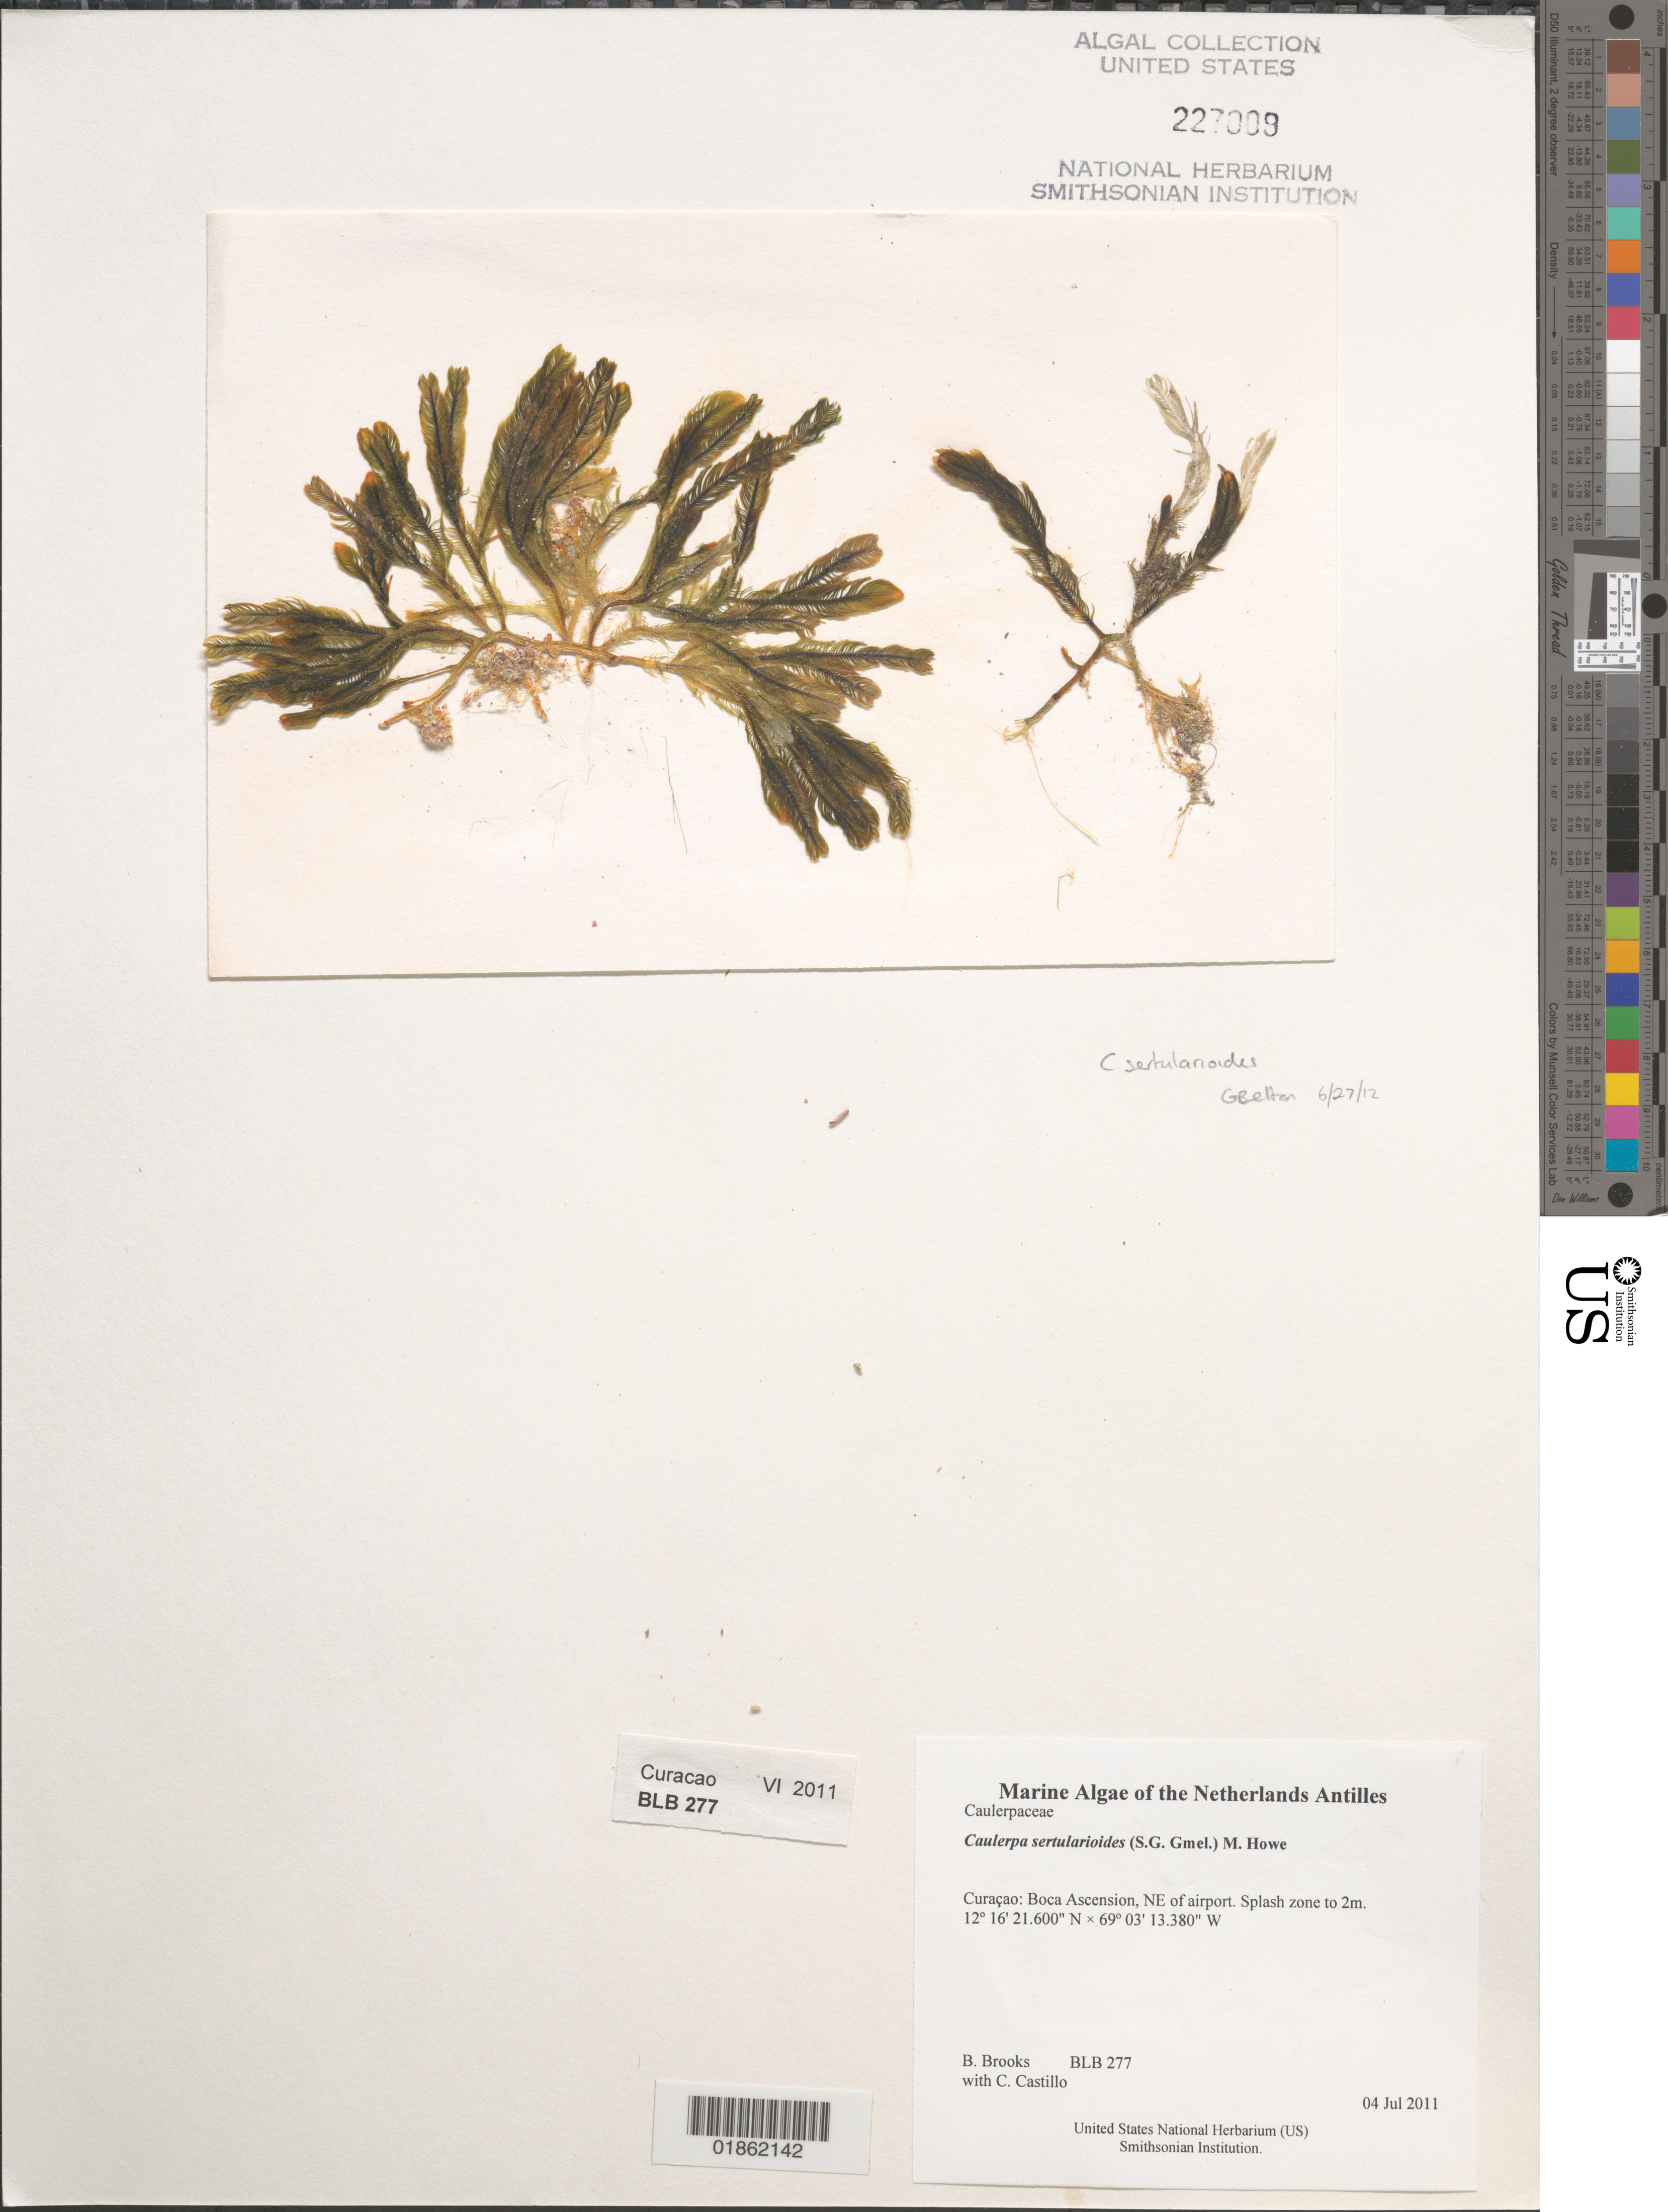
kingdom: Plantae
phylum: Chlorophyta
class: Ulvophyceae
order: Bryopsidales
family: Caulerpaceae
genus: Caulerpa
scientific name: Caulerpa sertularioides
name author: (S.G. Gmel.) M. Howe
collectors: B. Brooks & C. Castillo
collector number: BLB 277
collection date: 2011-07-04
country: Curaçao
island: Curaçao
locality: Boca Ascension, NE of airport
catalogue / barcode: US 227009